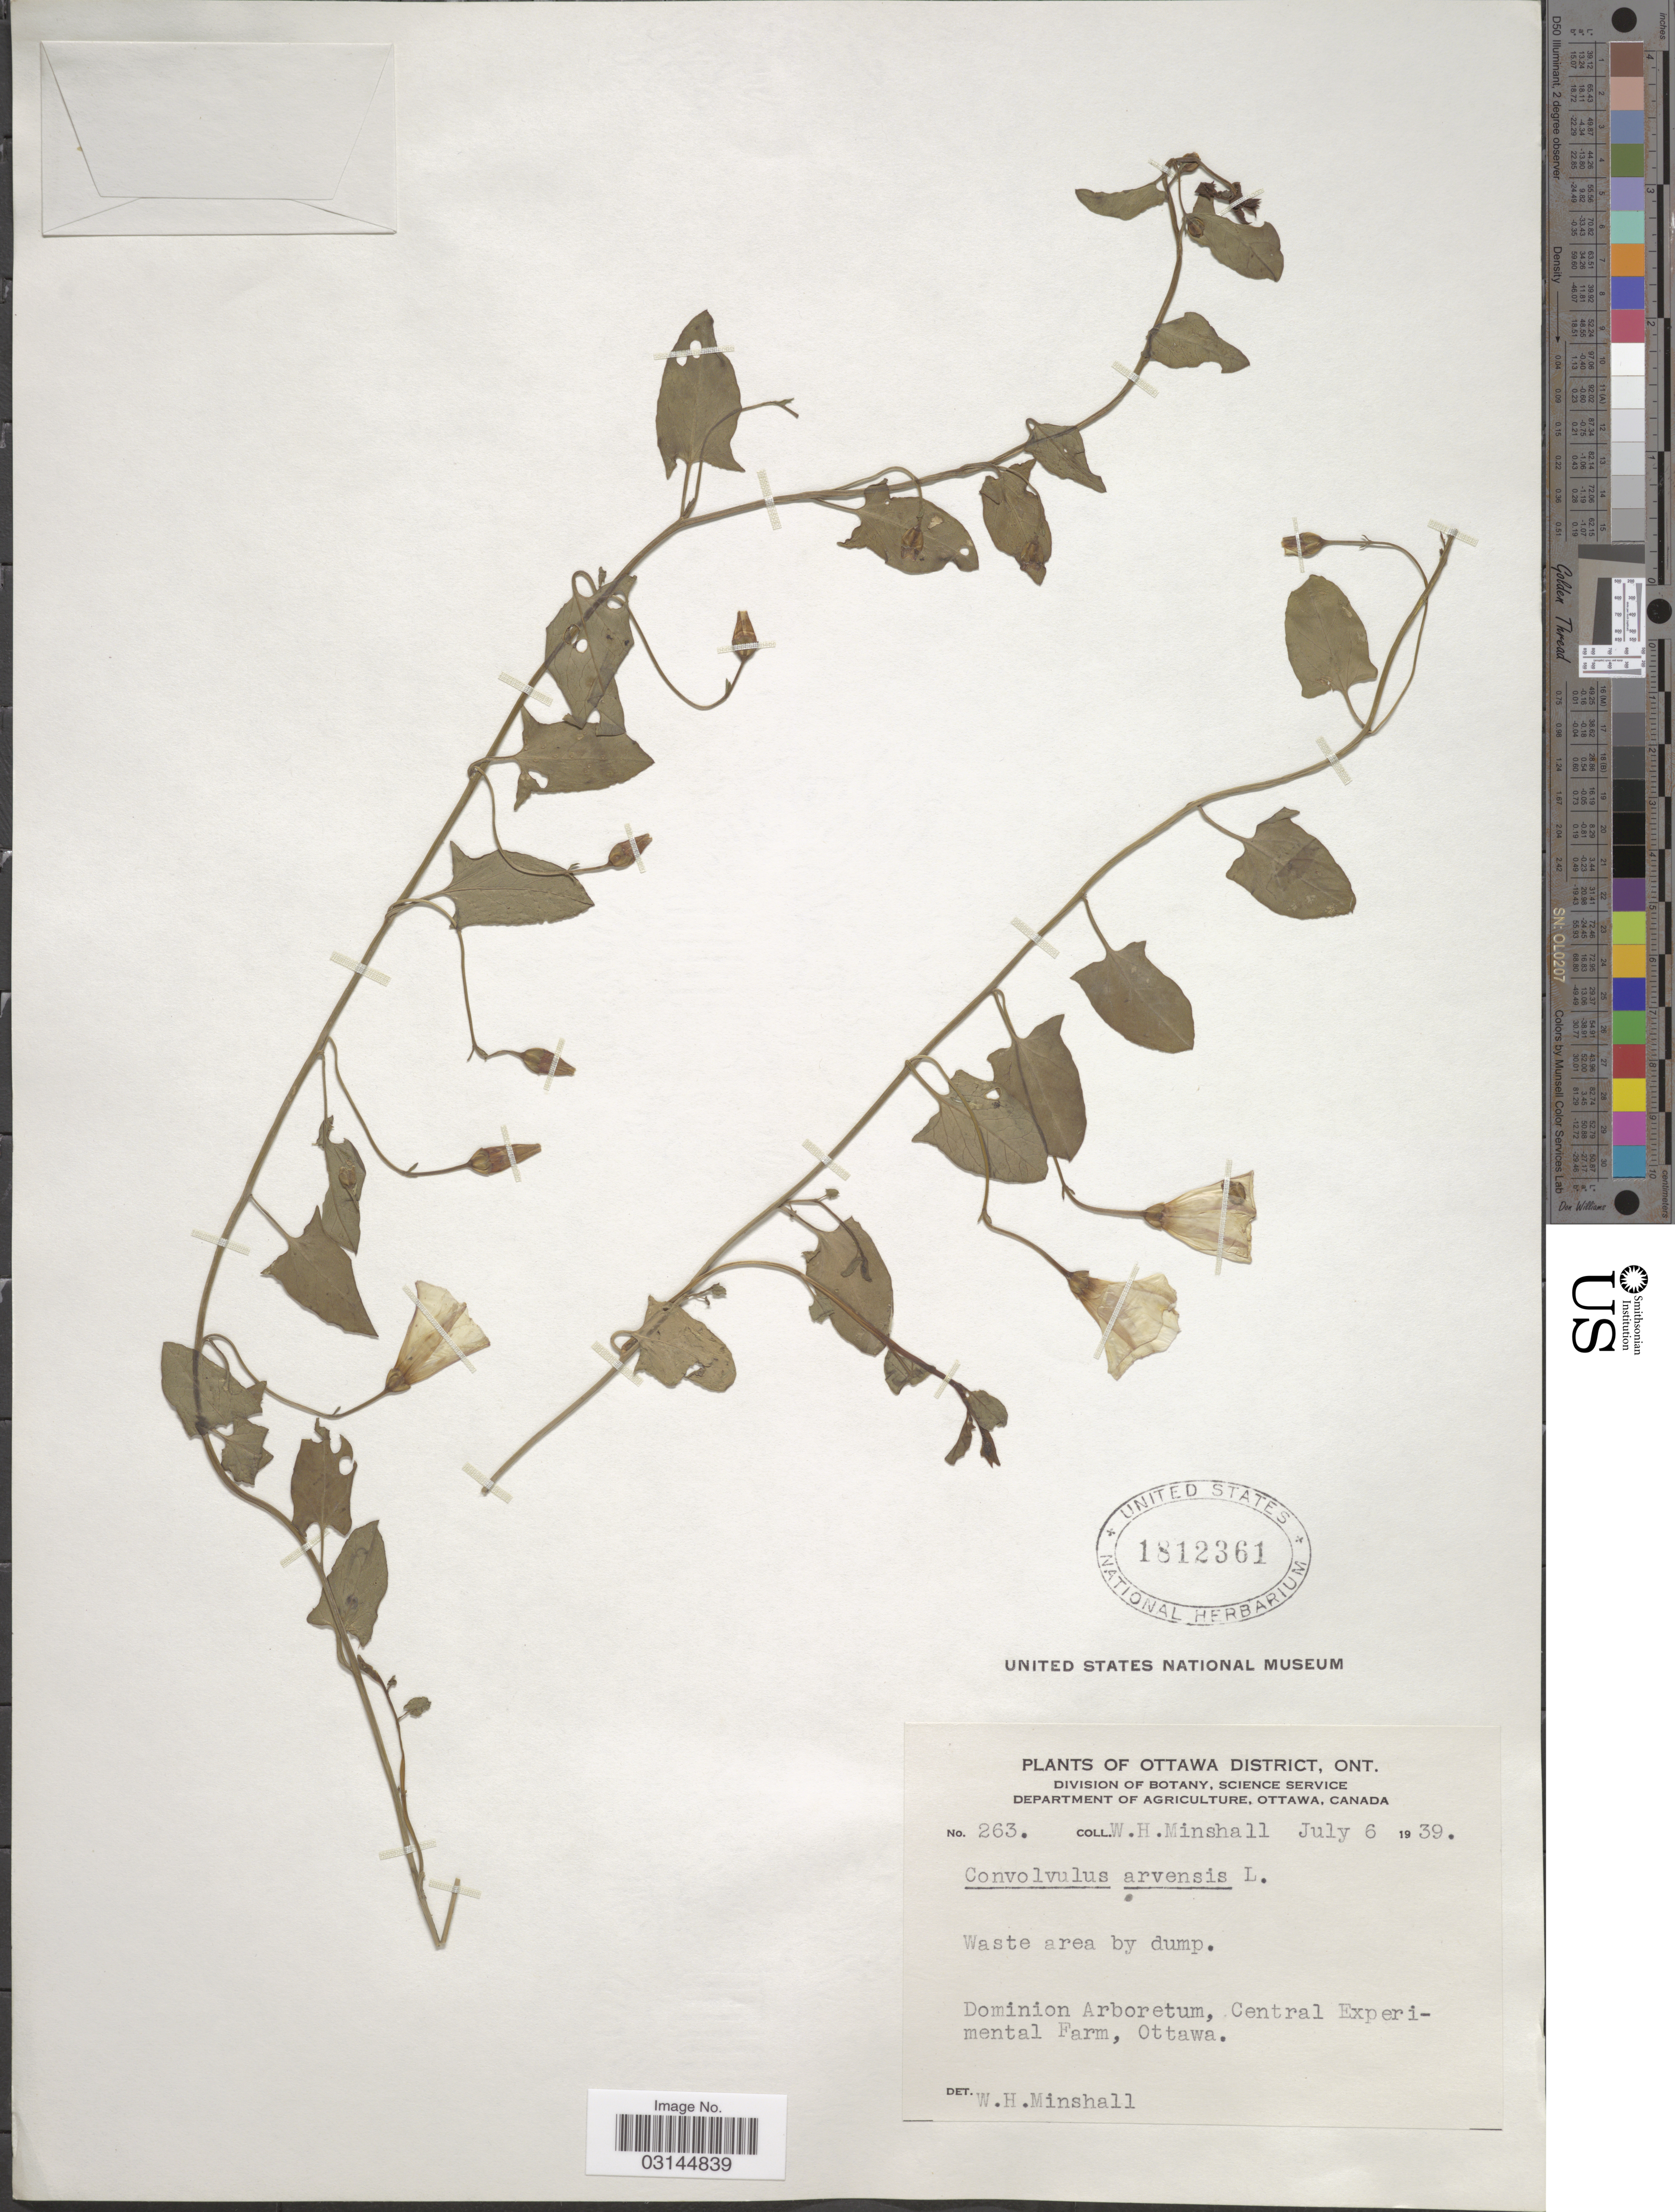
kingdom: Plantae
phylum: Tracheophyta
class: Magnoliopsida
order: Solanales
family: Convolvulaceae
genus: Convolvulus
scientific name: Convolvulus arvensis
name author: L.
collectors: W. Minshall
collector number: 263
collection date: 1939-07-06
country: Canada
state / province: Ontario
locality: Ottawa District, Dominion Arboretum, Central Experimental Farm, Ottawa.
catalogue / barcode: US 1812361